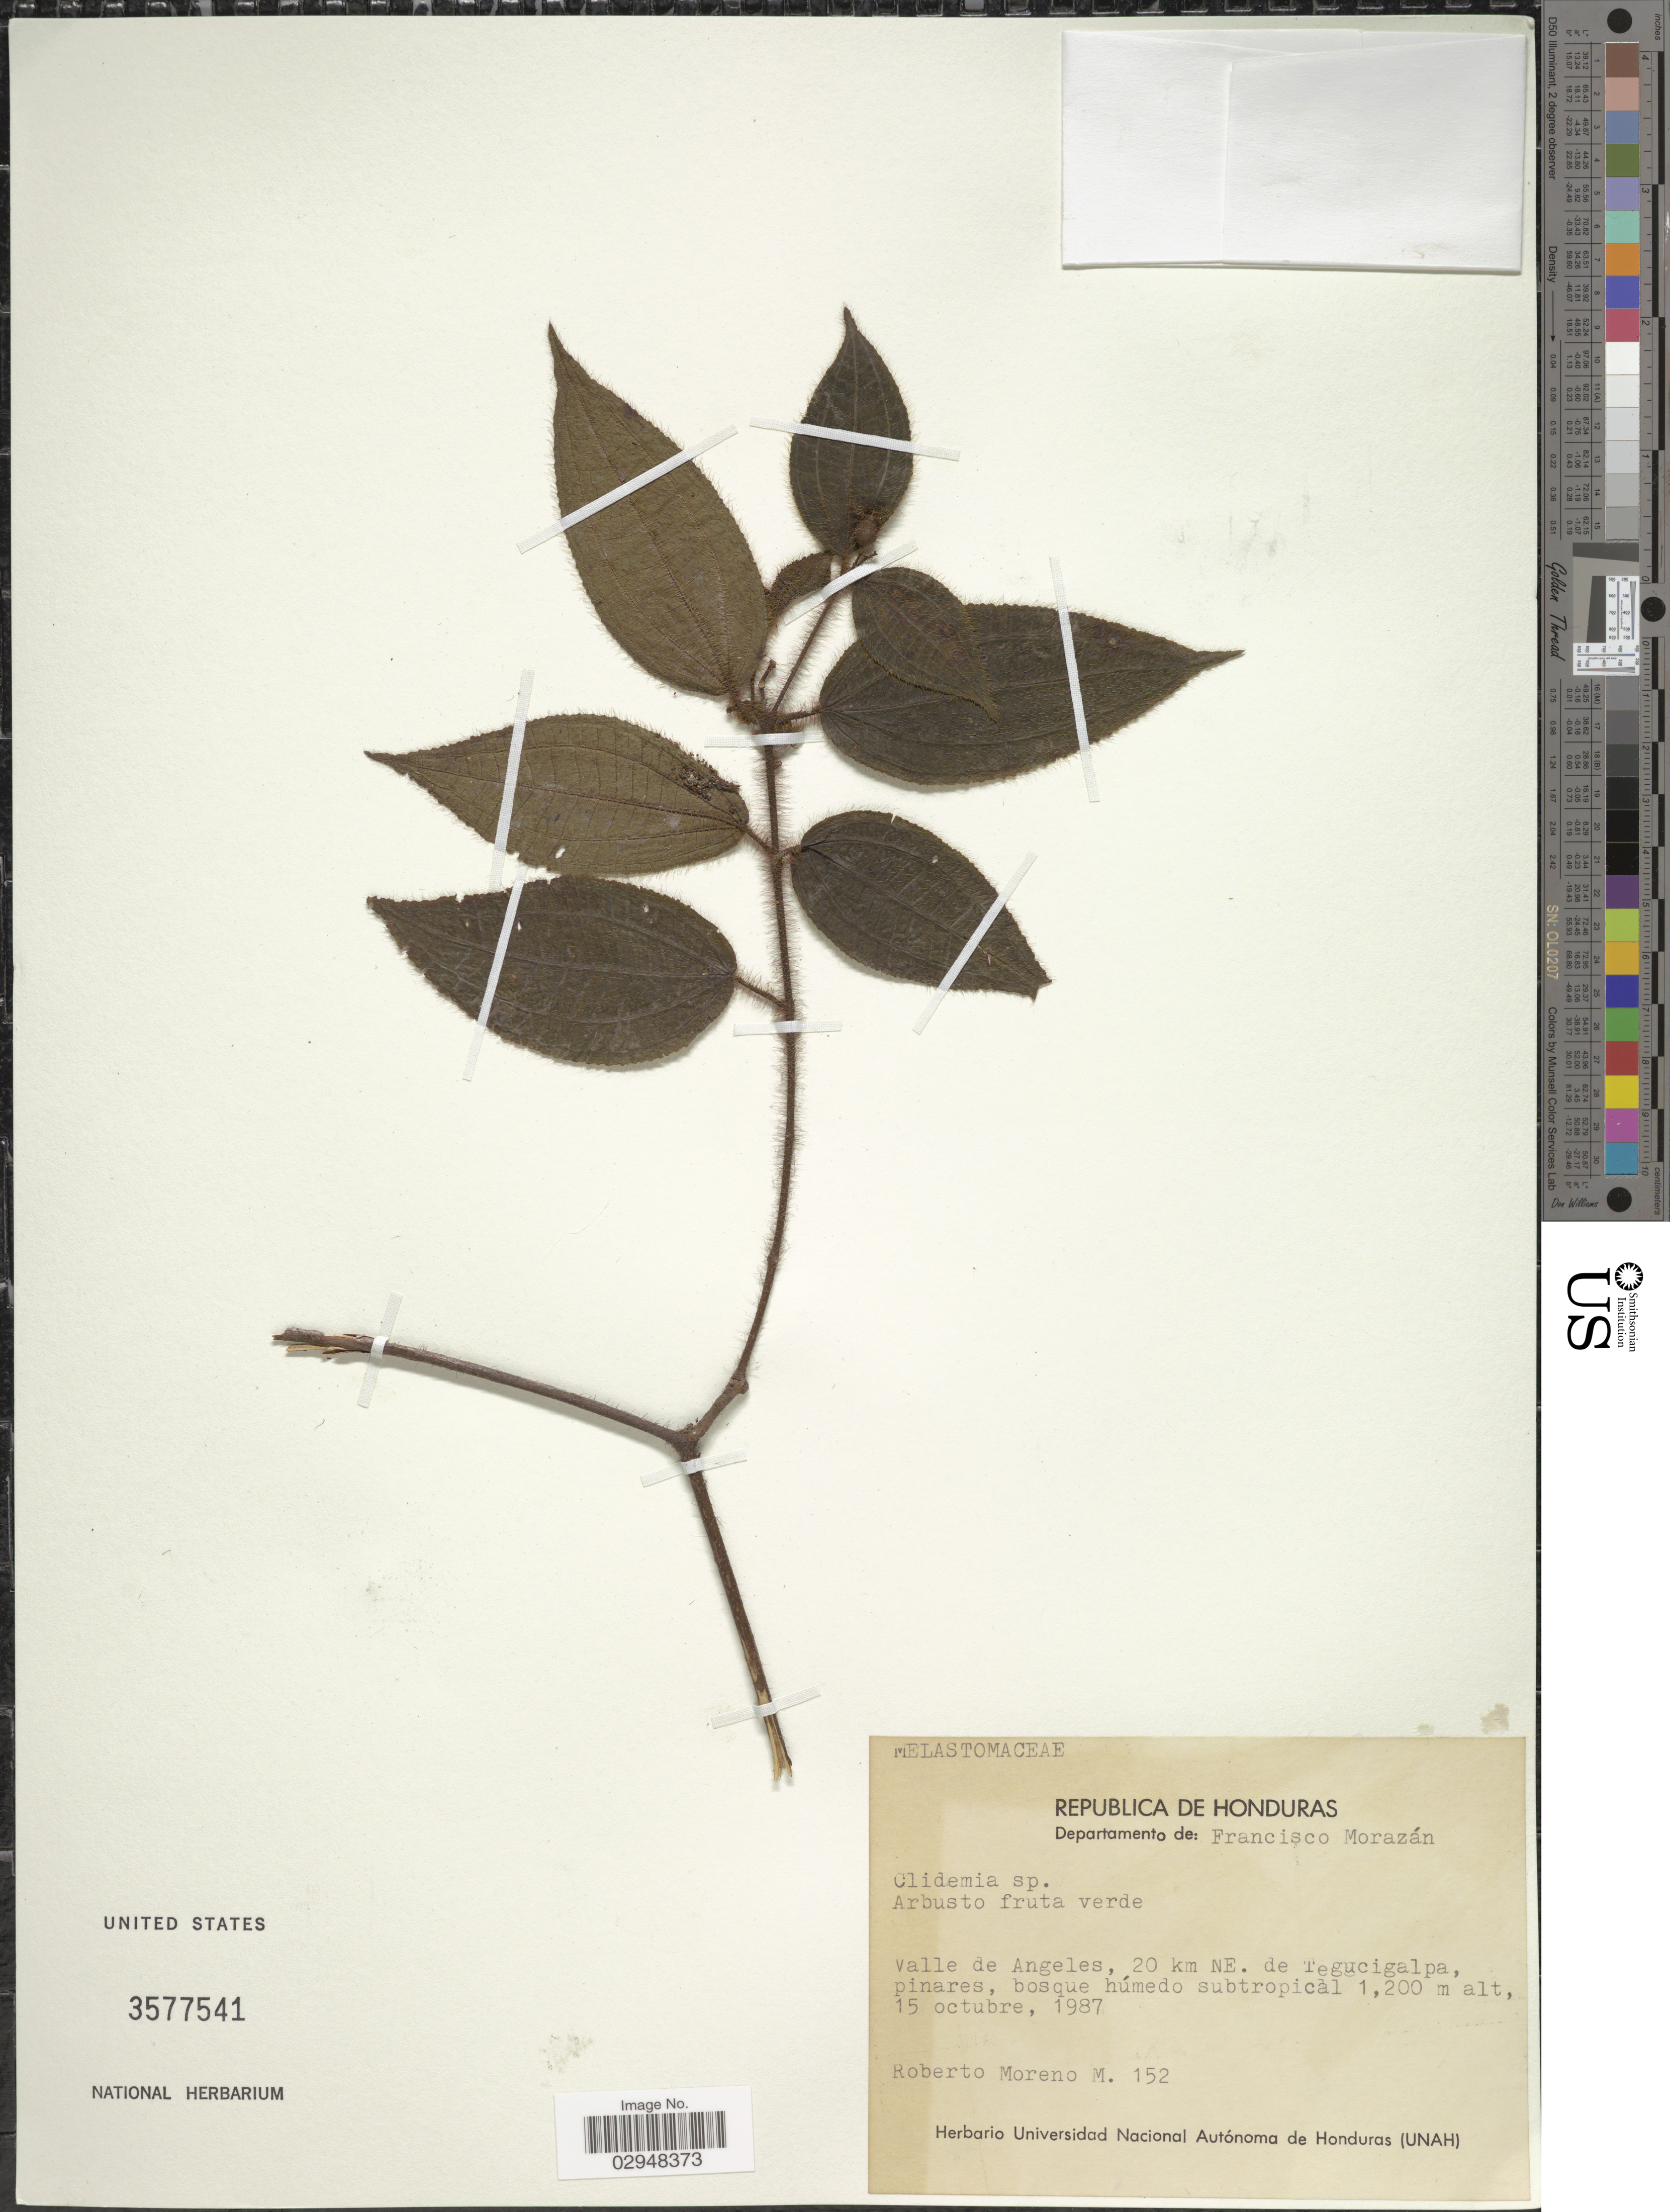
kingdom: Plantae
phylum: Tracheophyta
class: Magnoliopsida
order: Myrtales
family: Melastomataceae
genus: Clidemia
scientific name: Clidemia sp.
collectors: R. Moreno M.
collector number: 152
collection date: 1987-10-15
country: Honduras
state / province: Fco. Morazán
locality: Departamento de Francisco Morazán, Valle de Angeles, 20 km NE. de Tegucigalpa.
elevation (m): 1200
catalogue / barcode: US 3577541